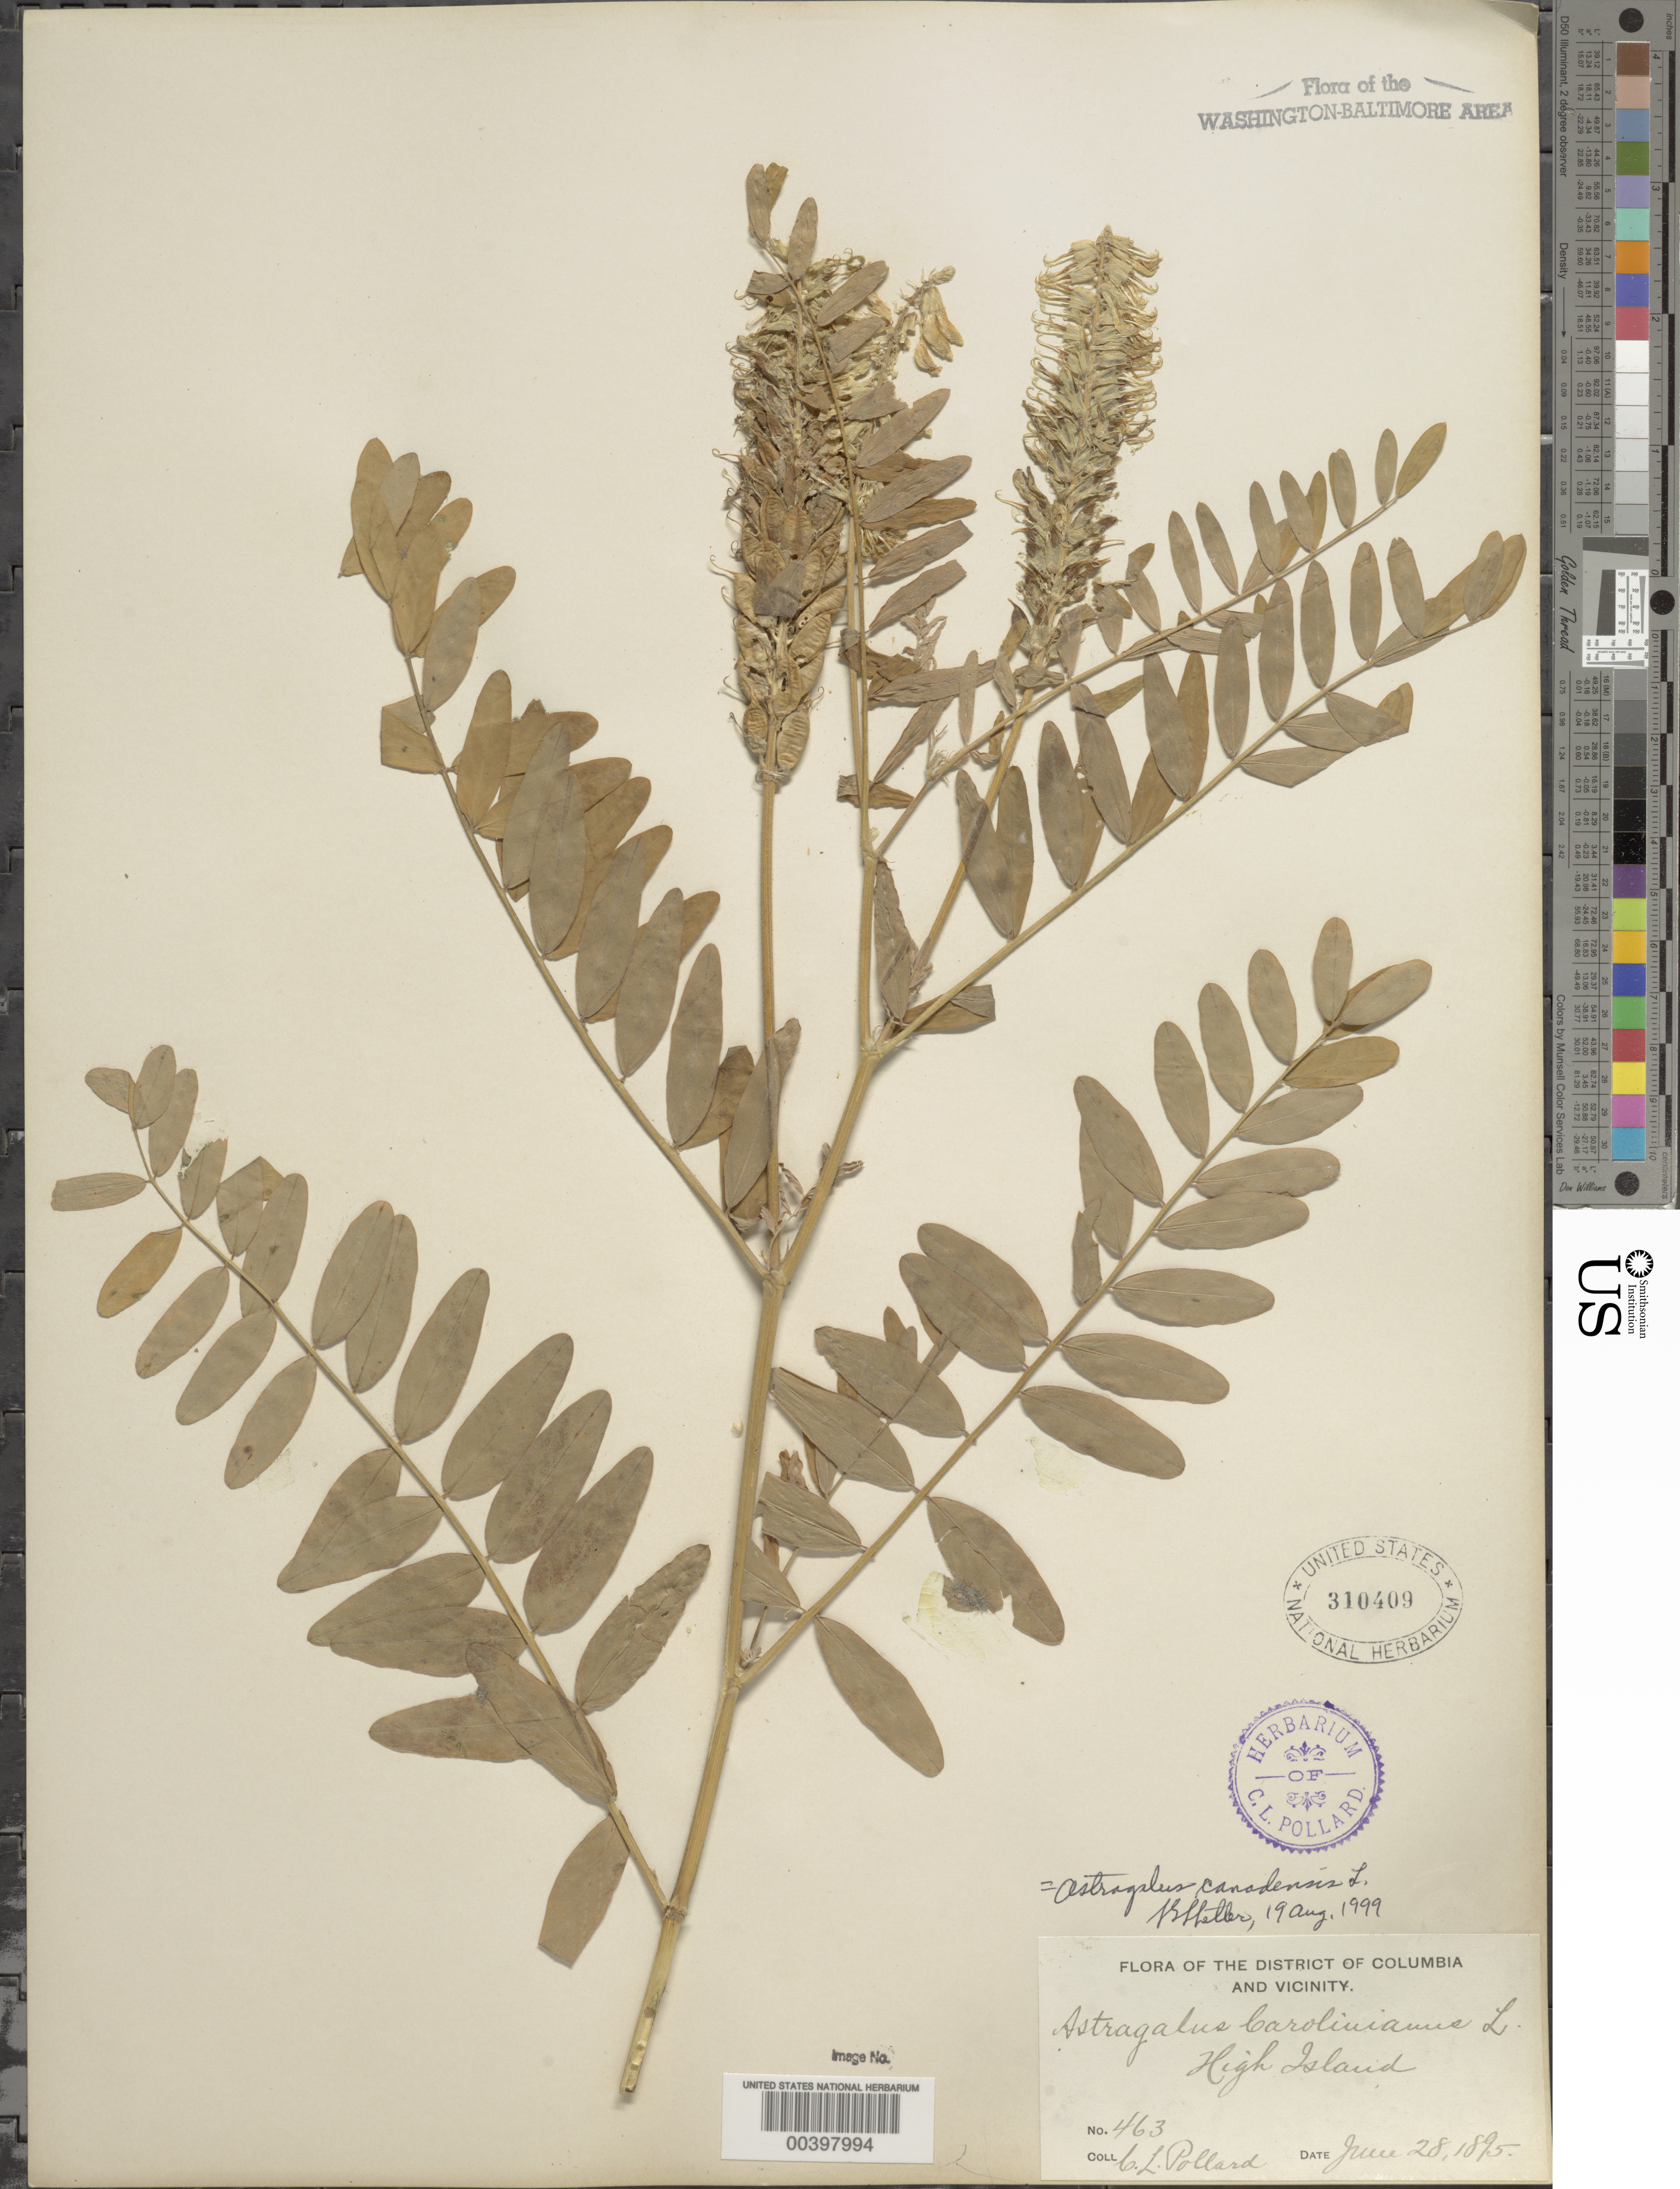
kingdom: Plantae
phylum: Tracheophyta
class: Magnoliopsida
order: Fabales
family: Fabaceae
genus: Astragalus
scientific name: Astragalus canadensis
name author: L.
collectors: C. L. Pollard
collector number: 463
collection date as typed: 28 Jun 1895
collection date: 1895-06-28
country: United States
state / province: Maryland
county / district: Montgomery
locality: High Island C. & O. Canal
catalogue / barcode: US 310409